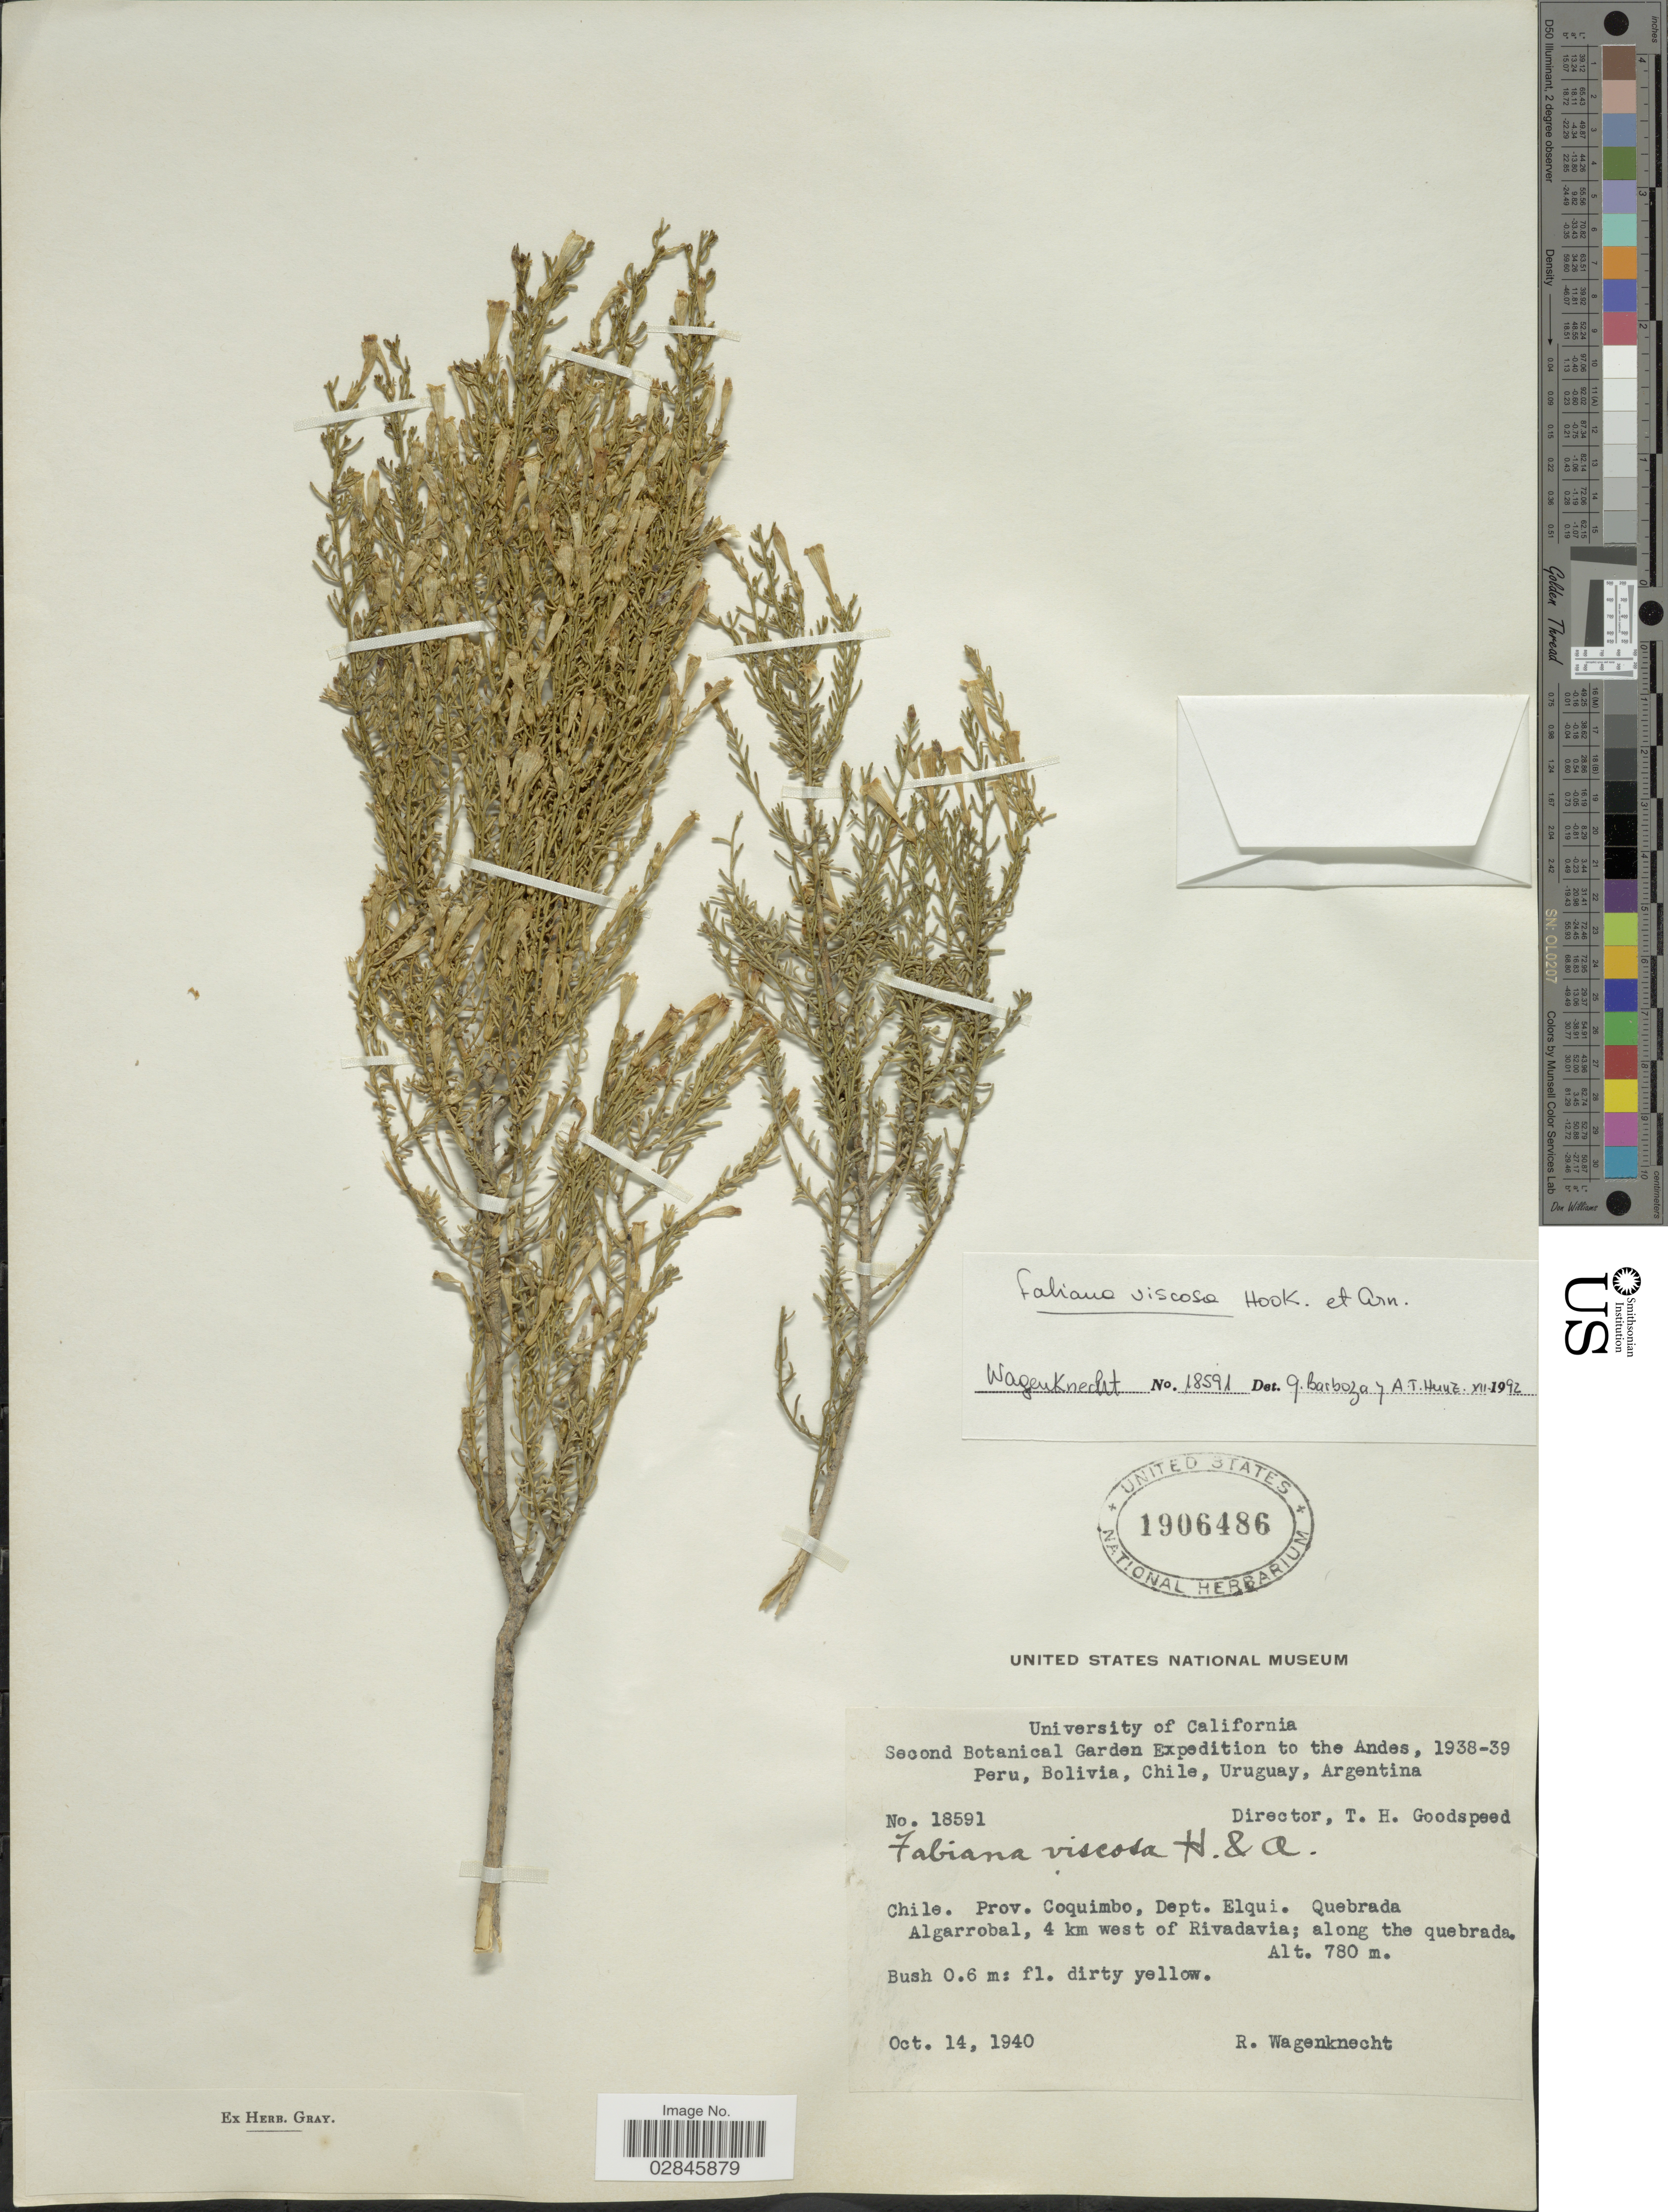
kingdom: Plantae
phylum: Tracheophyta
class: Magnoliopsida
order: Solanales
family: Solanaceae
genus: Fabiana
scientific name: Fabiana viscosa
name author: Hook. & Arn.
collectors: R. Wagenknecht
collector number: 18591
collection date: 1940-10-14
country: Chile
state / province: Coquimbo (IV)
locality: The Andes. Dept. Elqui. Quebrada Algarrobal, 4 km west of Rivadavia; along the quebrada.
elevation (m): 780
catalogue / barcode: US 1906486